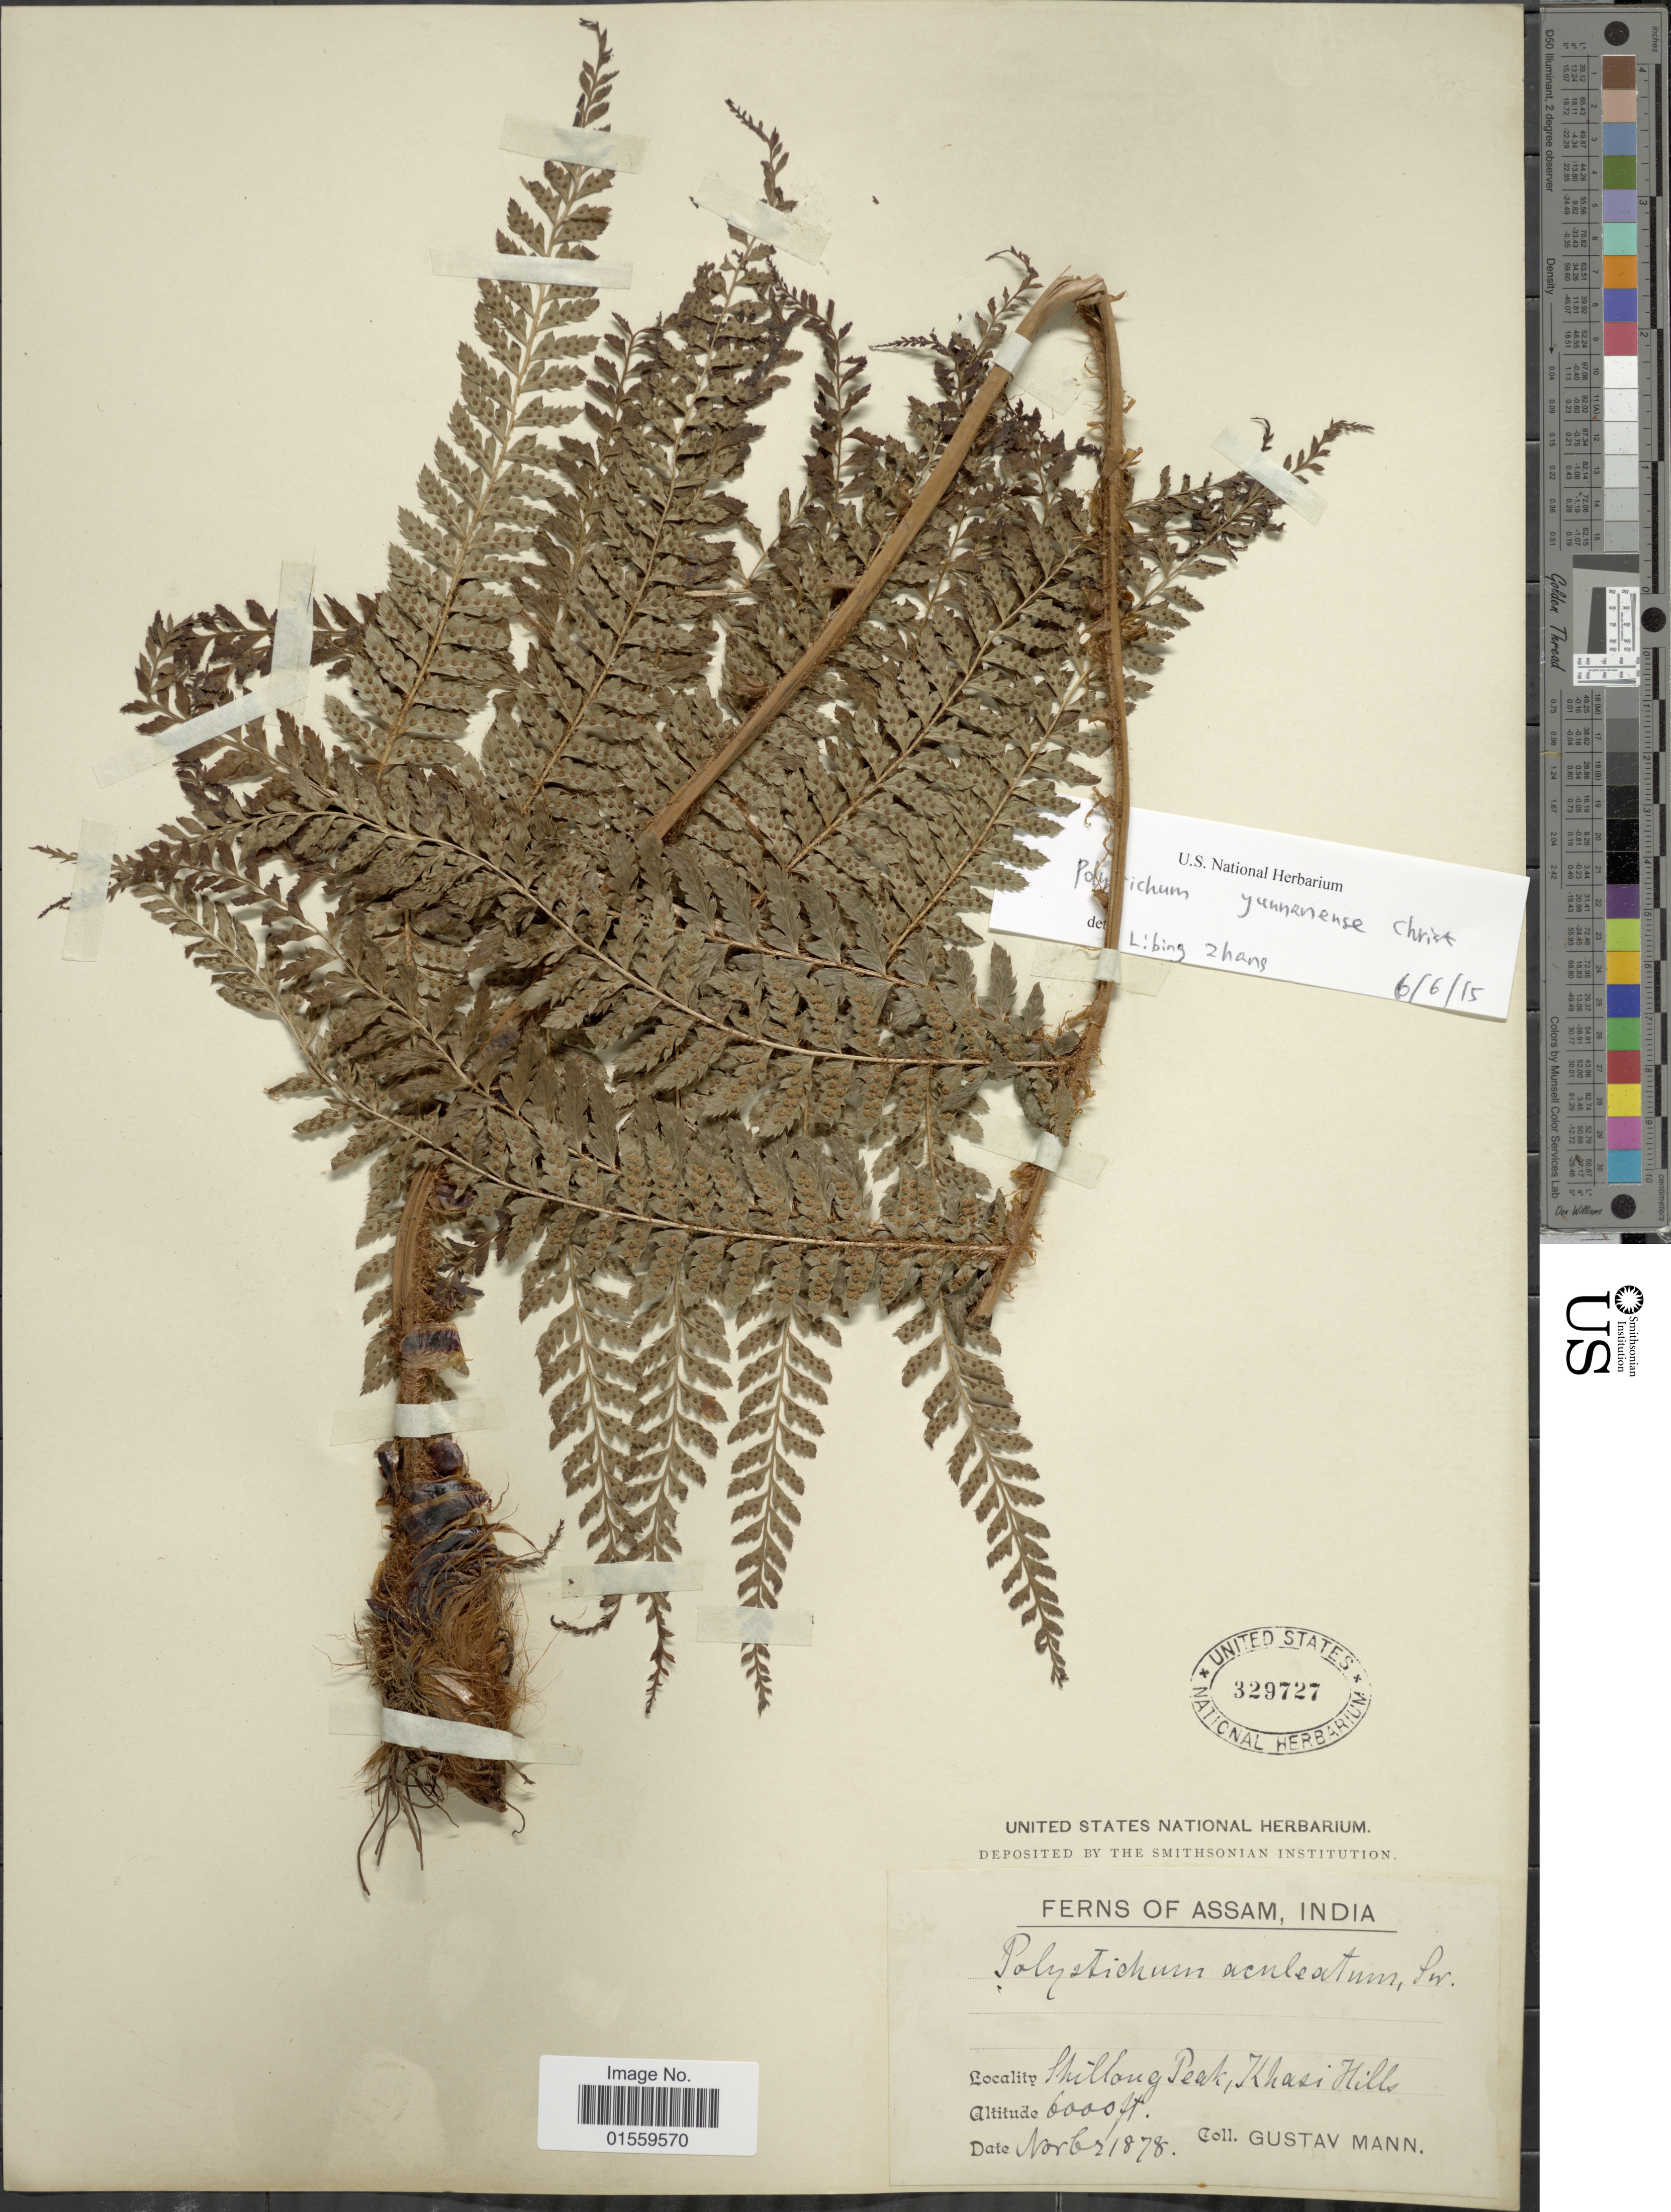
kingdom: Plantae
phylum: Tracheophyta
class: Polypodiopsida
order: Polypodiales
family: Dryopteridaceae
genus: Polystichum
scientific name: Polystichum setiferum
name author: (Forssk.) Moore ex Woynar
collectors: G. Mann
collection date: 1878-11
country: India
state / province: Meghalaya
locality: Assam, India, Shillong Peak, Khasi Hills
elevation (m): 1829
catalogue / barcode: US 329727